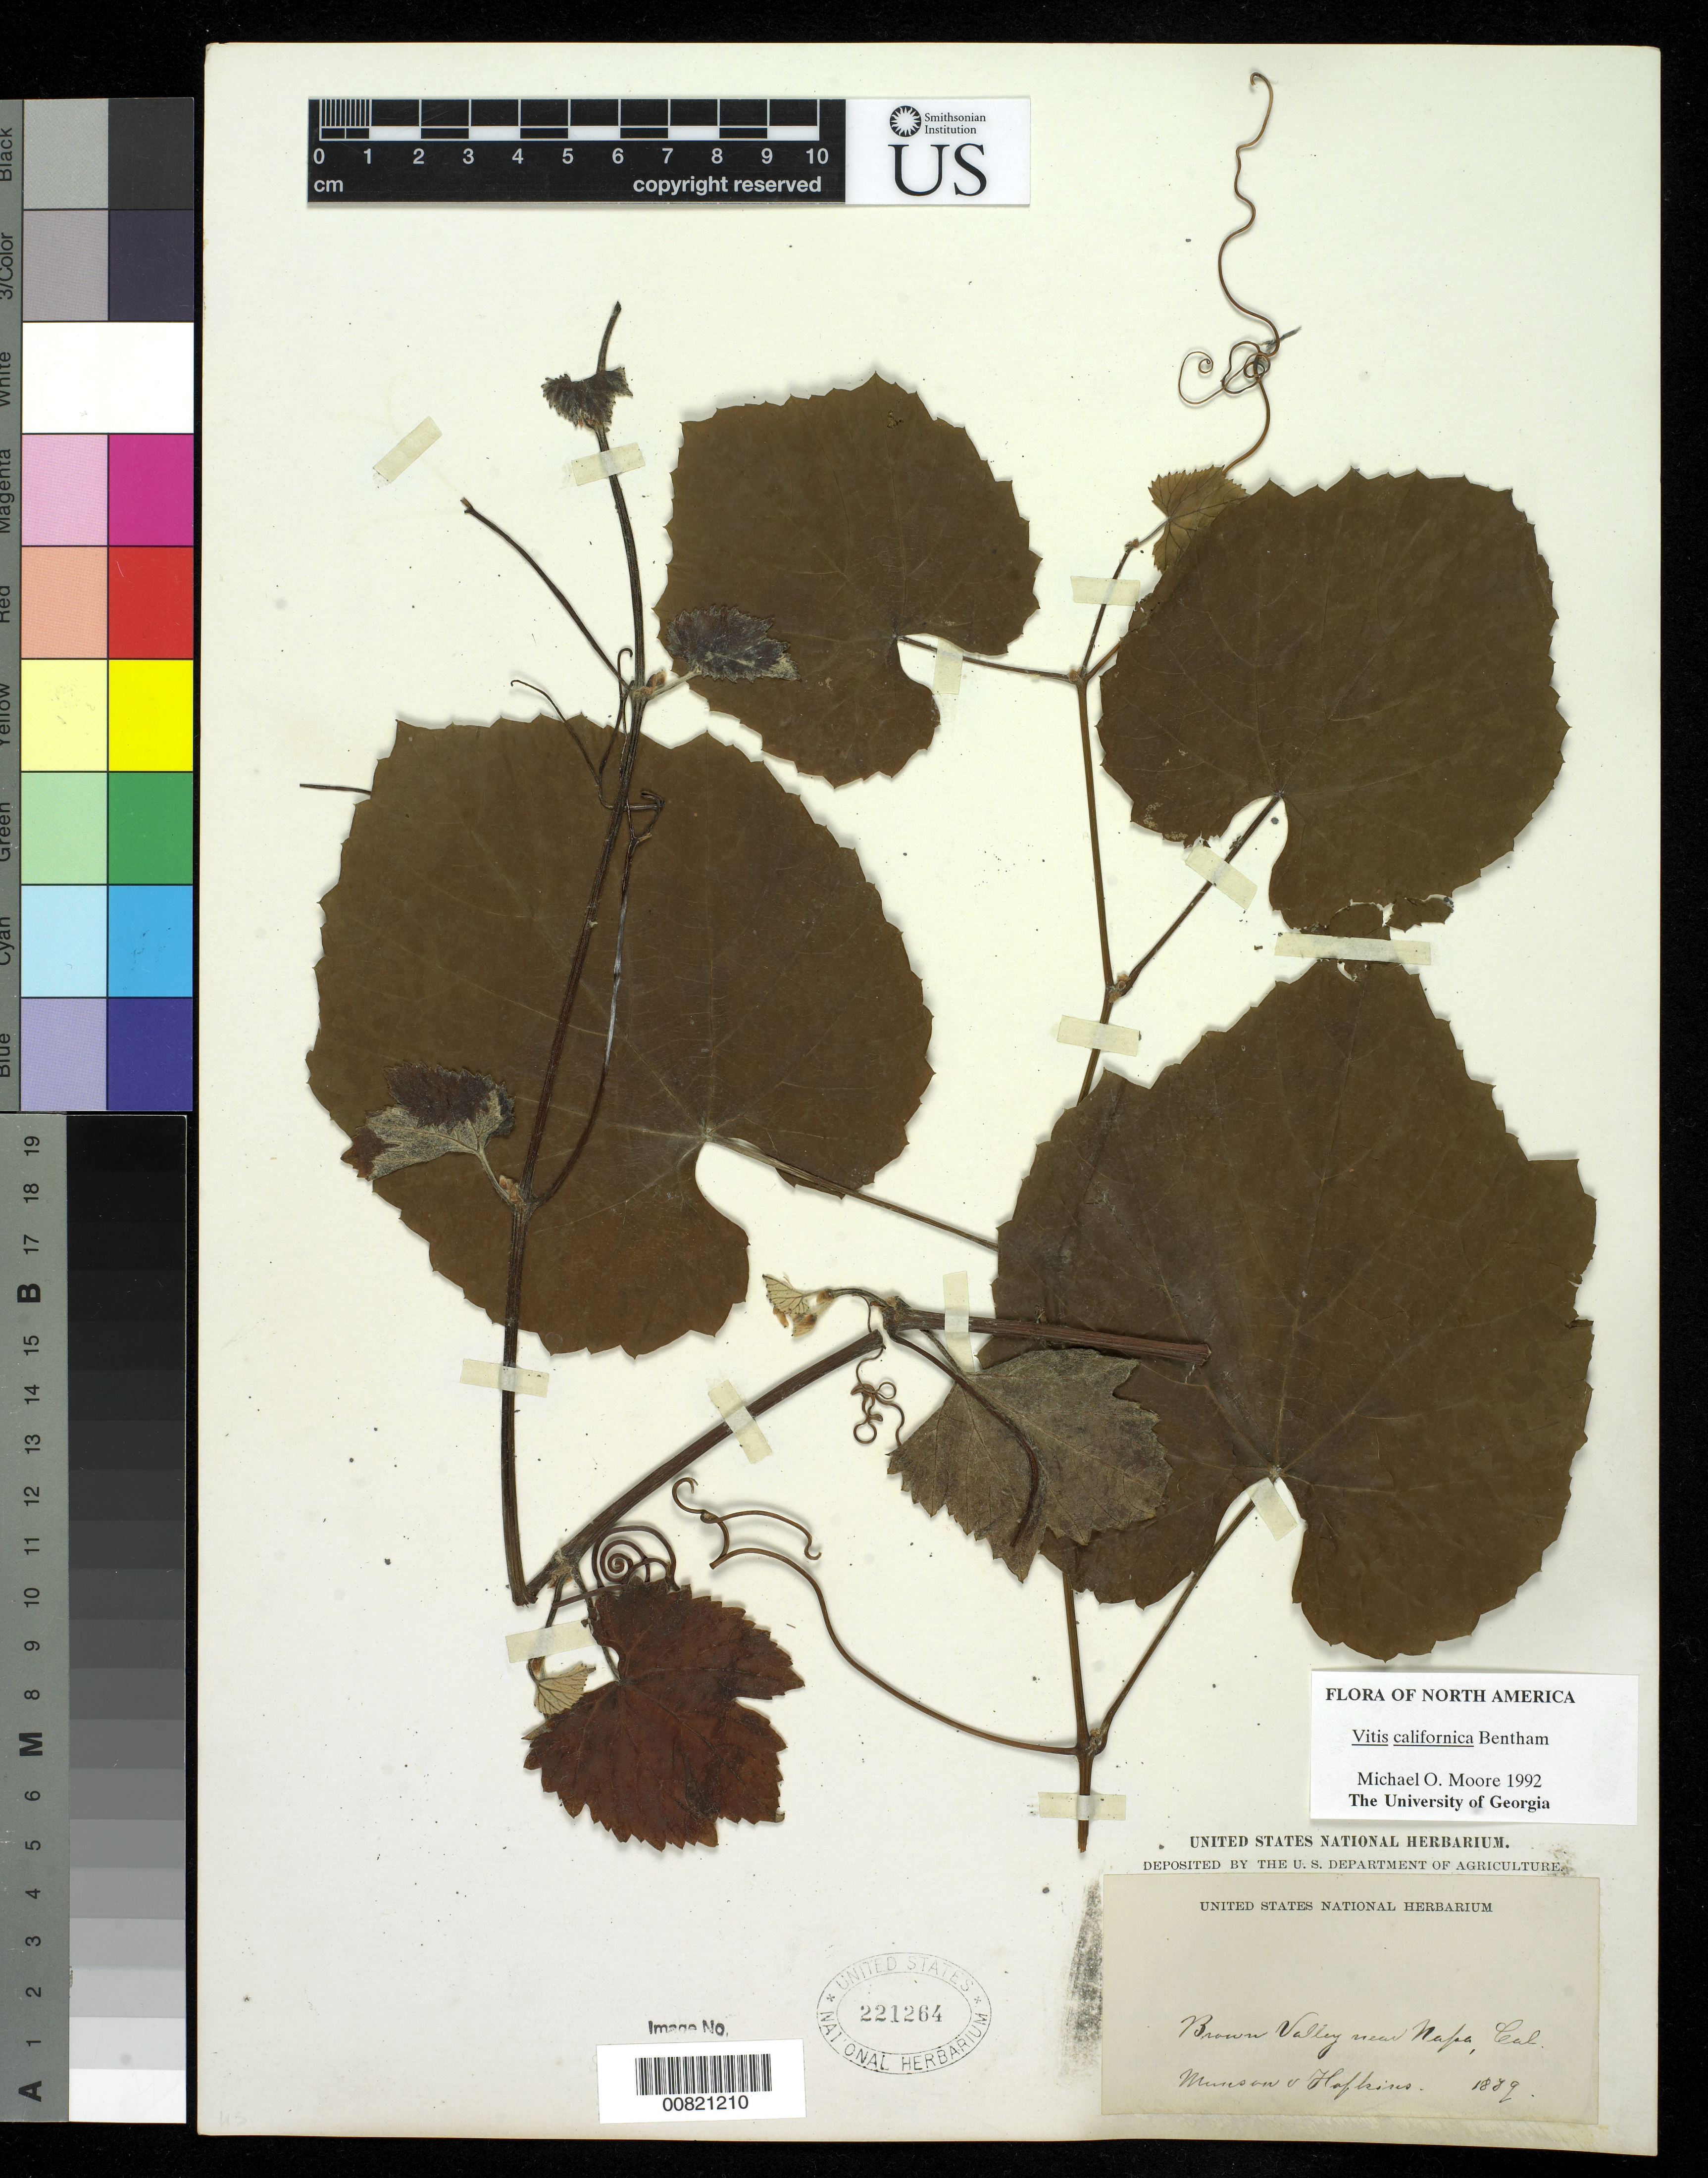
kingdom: Plantae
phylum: Tracheophyta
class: Magnoliopsida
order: Vitales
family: Vitaceae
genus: Vitis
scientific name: Vitis californica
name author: Benth.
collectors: T. V. Munson & -. Hopkins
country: United States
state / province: California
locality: Brown Valley near Napa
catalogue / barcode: US 221264